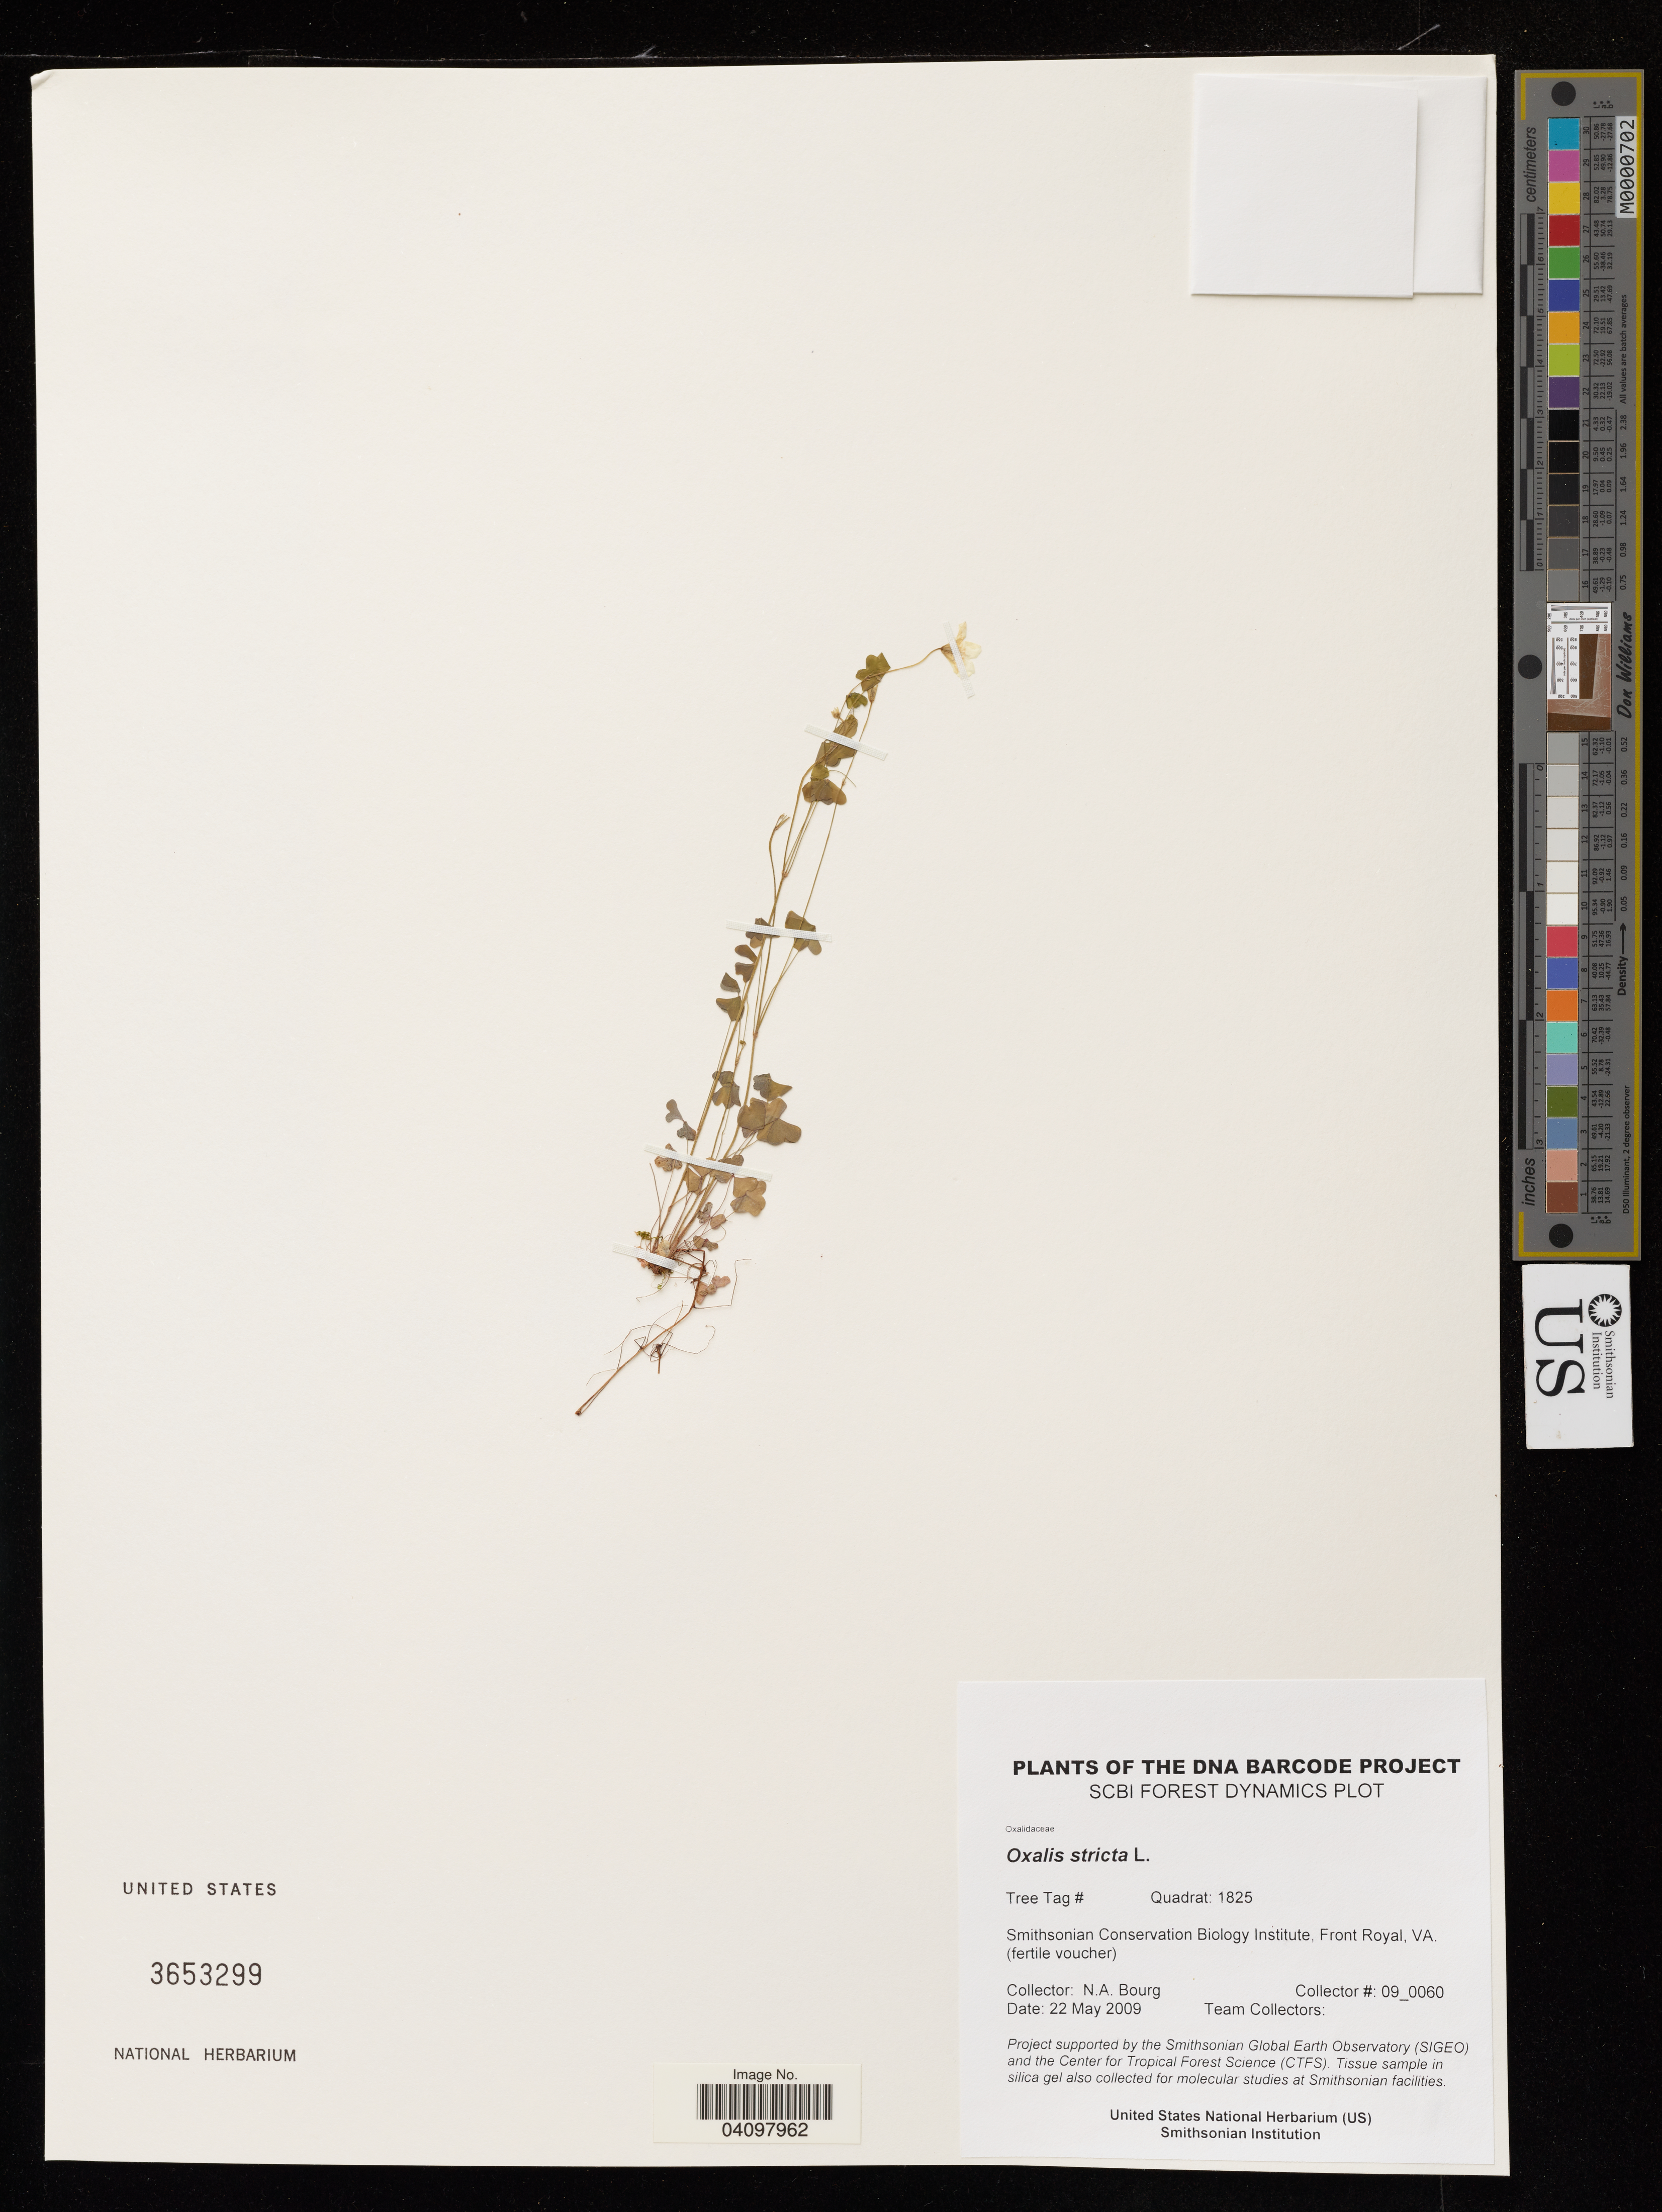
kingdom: Plantae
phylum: Tracheophyta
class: Magnoliopsida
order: Oxalidales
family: Oxalidaceae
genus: Oxalis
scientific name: Oxalis stricta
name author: L.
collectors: N. A. Bourg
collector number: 09_0060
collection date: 2009-05-22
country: United States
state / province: Virginia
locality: Smithsonian Conservation Biology Institute, Front Royal, VA. (fertile voucher).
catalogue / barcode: US 3653299